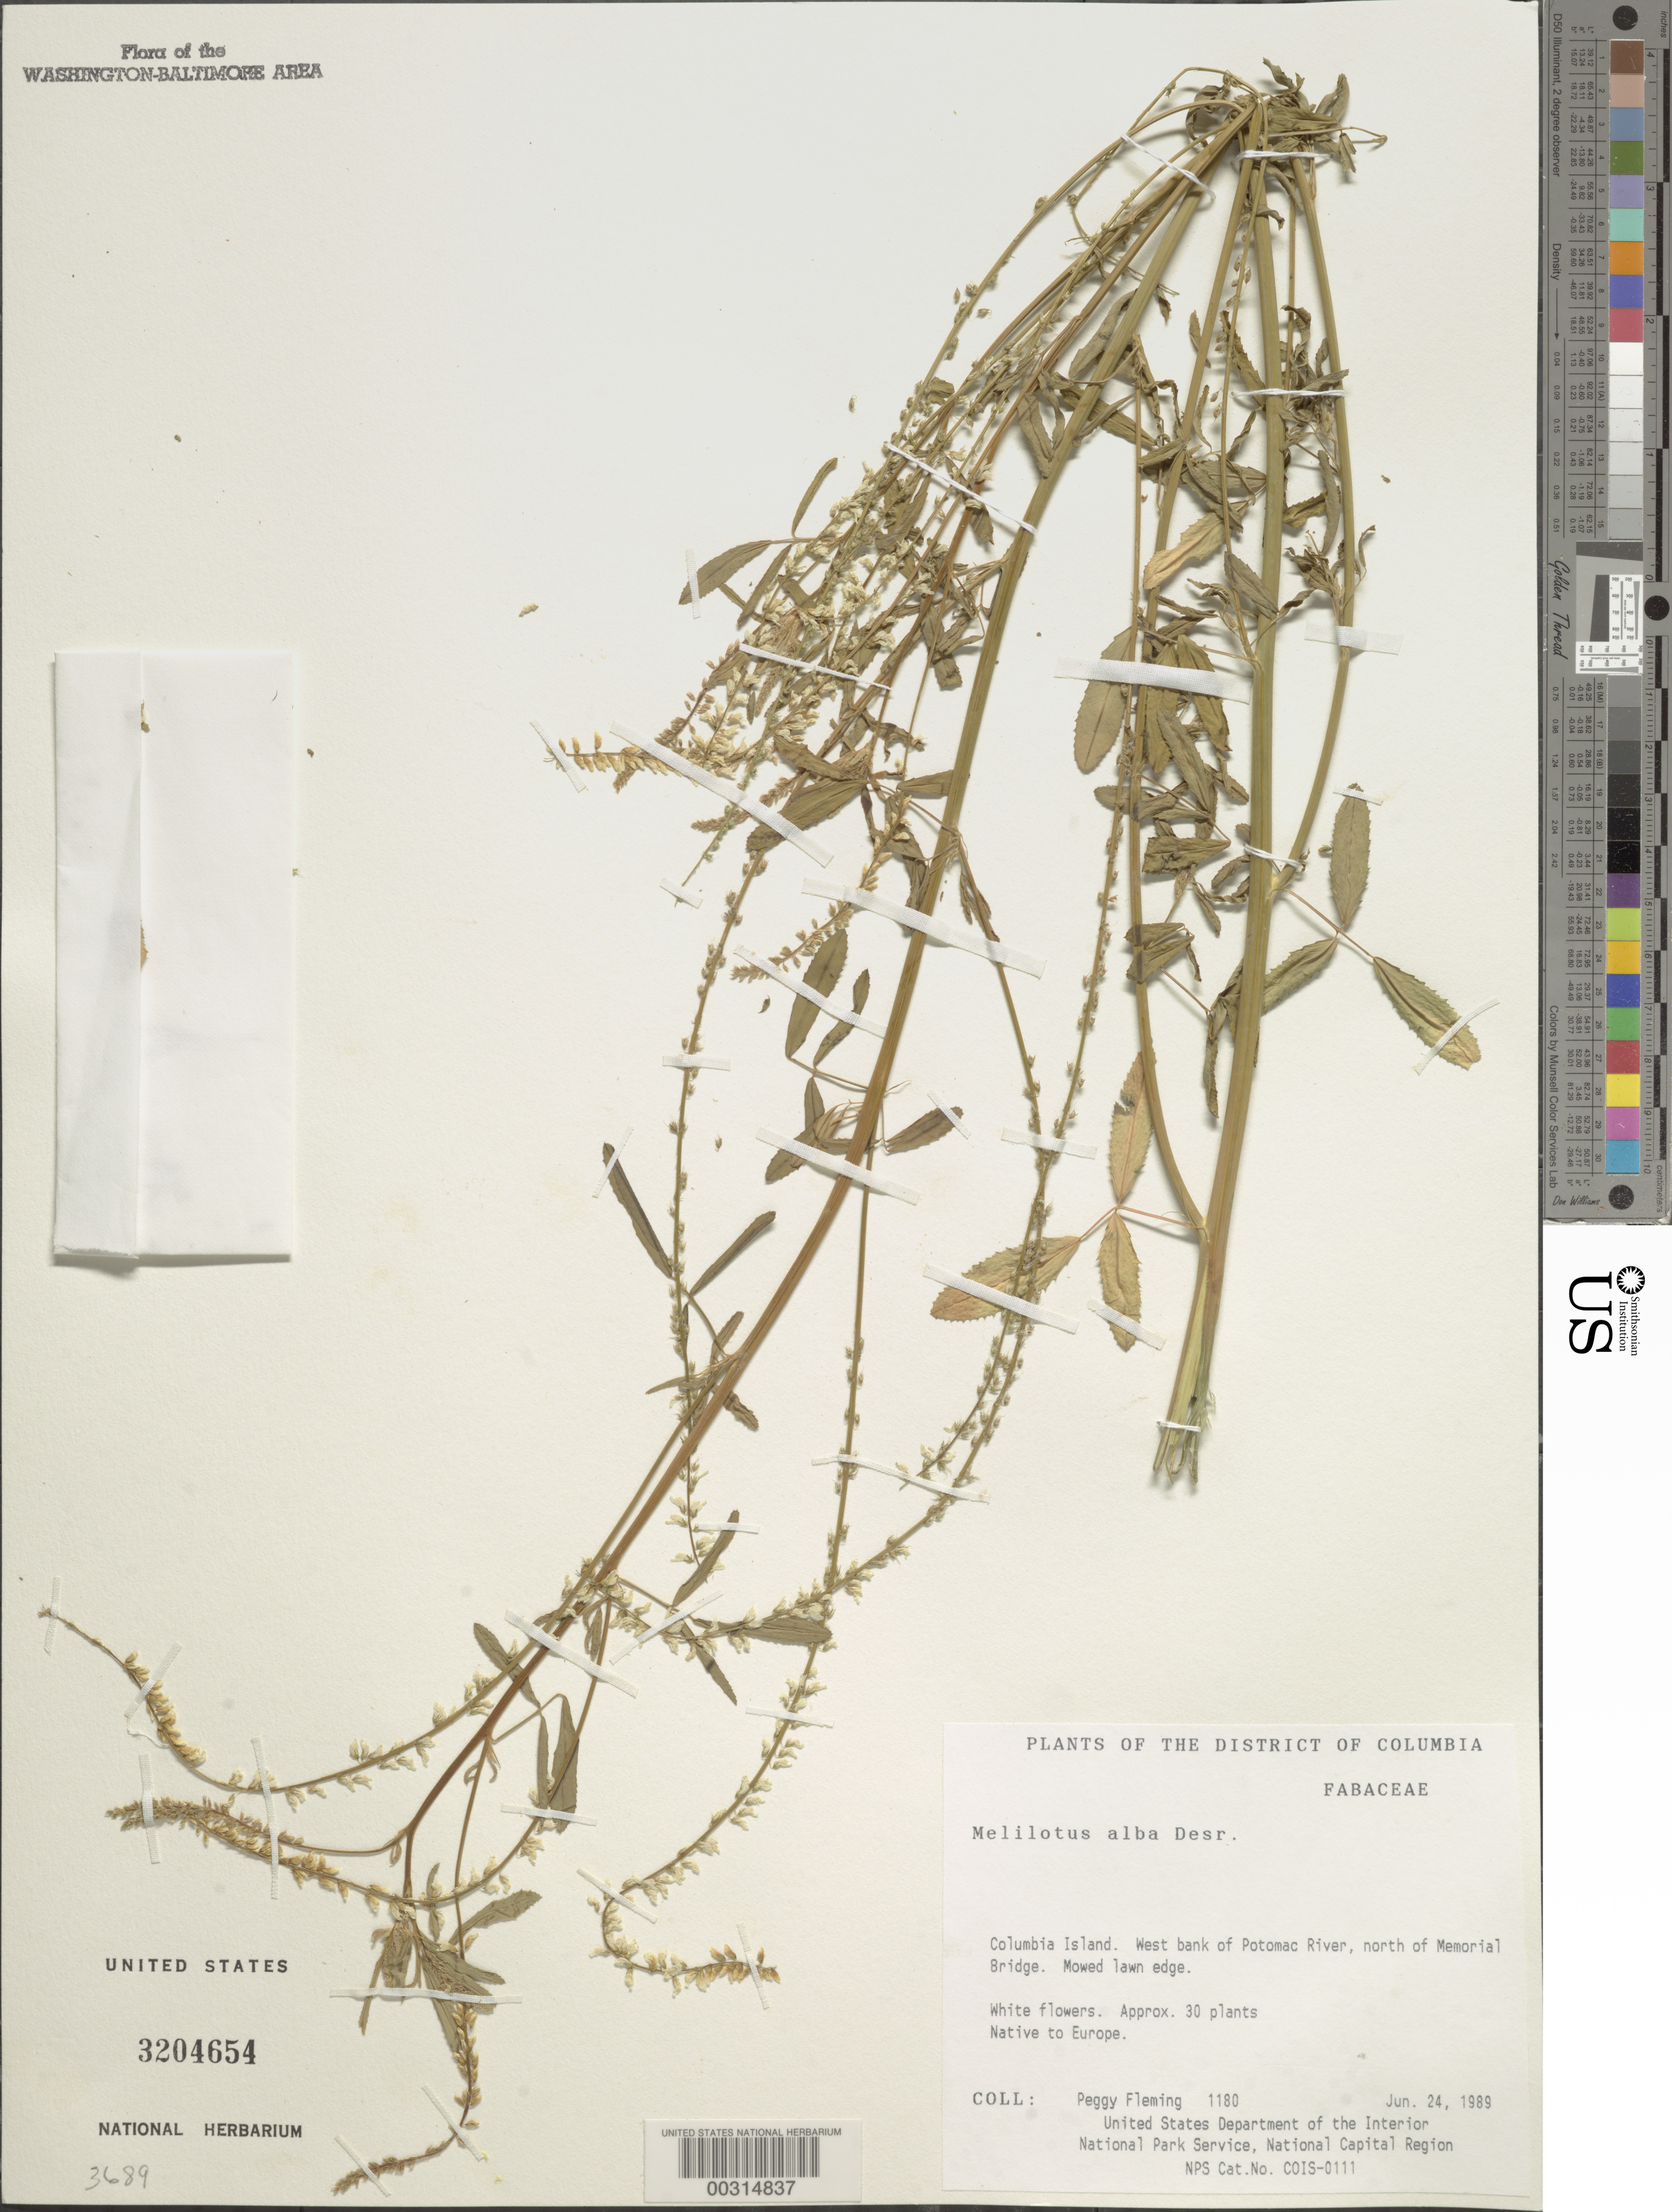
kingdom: Plantae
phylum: Tracheophyta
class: Magnoliopsida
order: Fabales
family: Fabaceae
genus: Melilotus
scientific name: Melilotus albus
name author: Medik.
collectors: P. Fleming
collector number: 1180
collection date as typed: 24 Jun 1989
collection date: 1989-06-24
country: United States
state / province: District of Columbia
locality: Columbia Island, W bank of Potomac River, N of Memorial Bridge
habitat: Mowed lown edge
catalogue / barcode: US 3204654